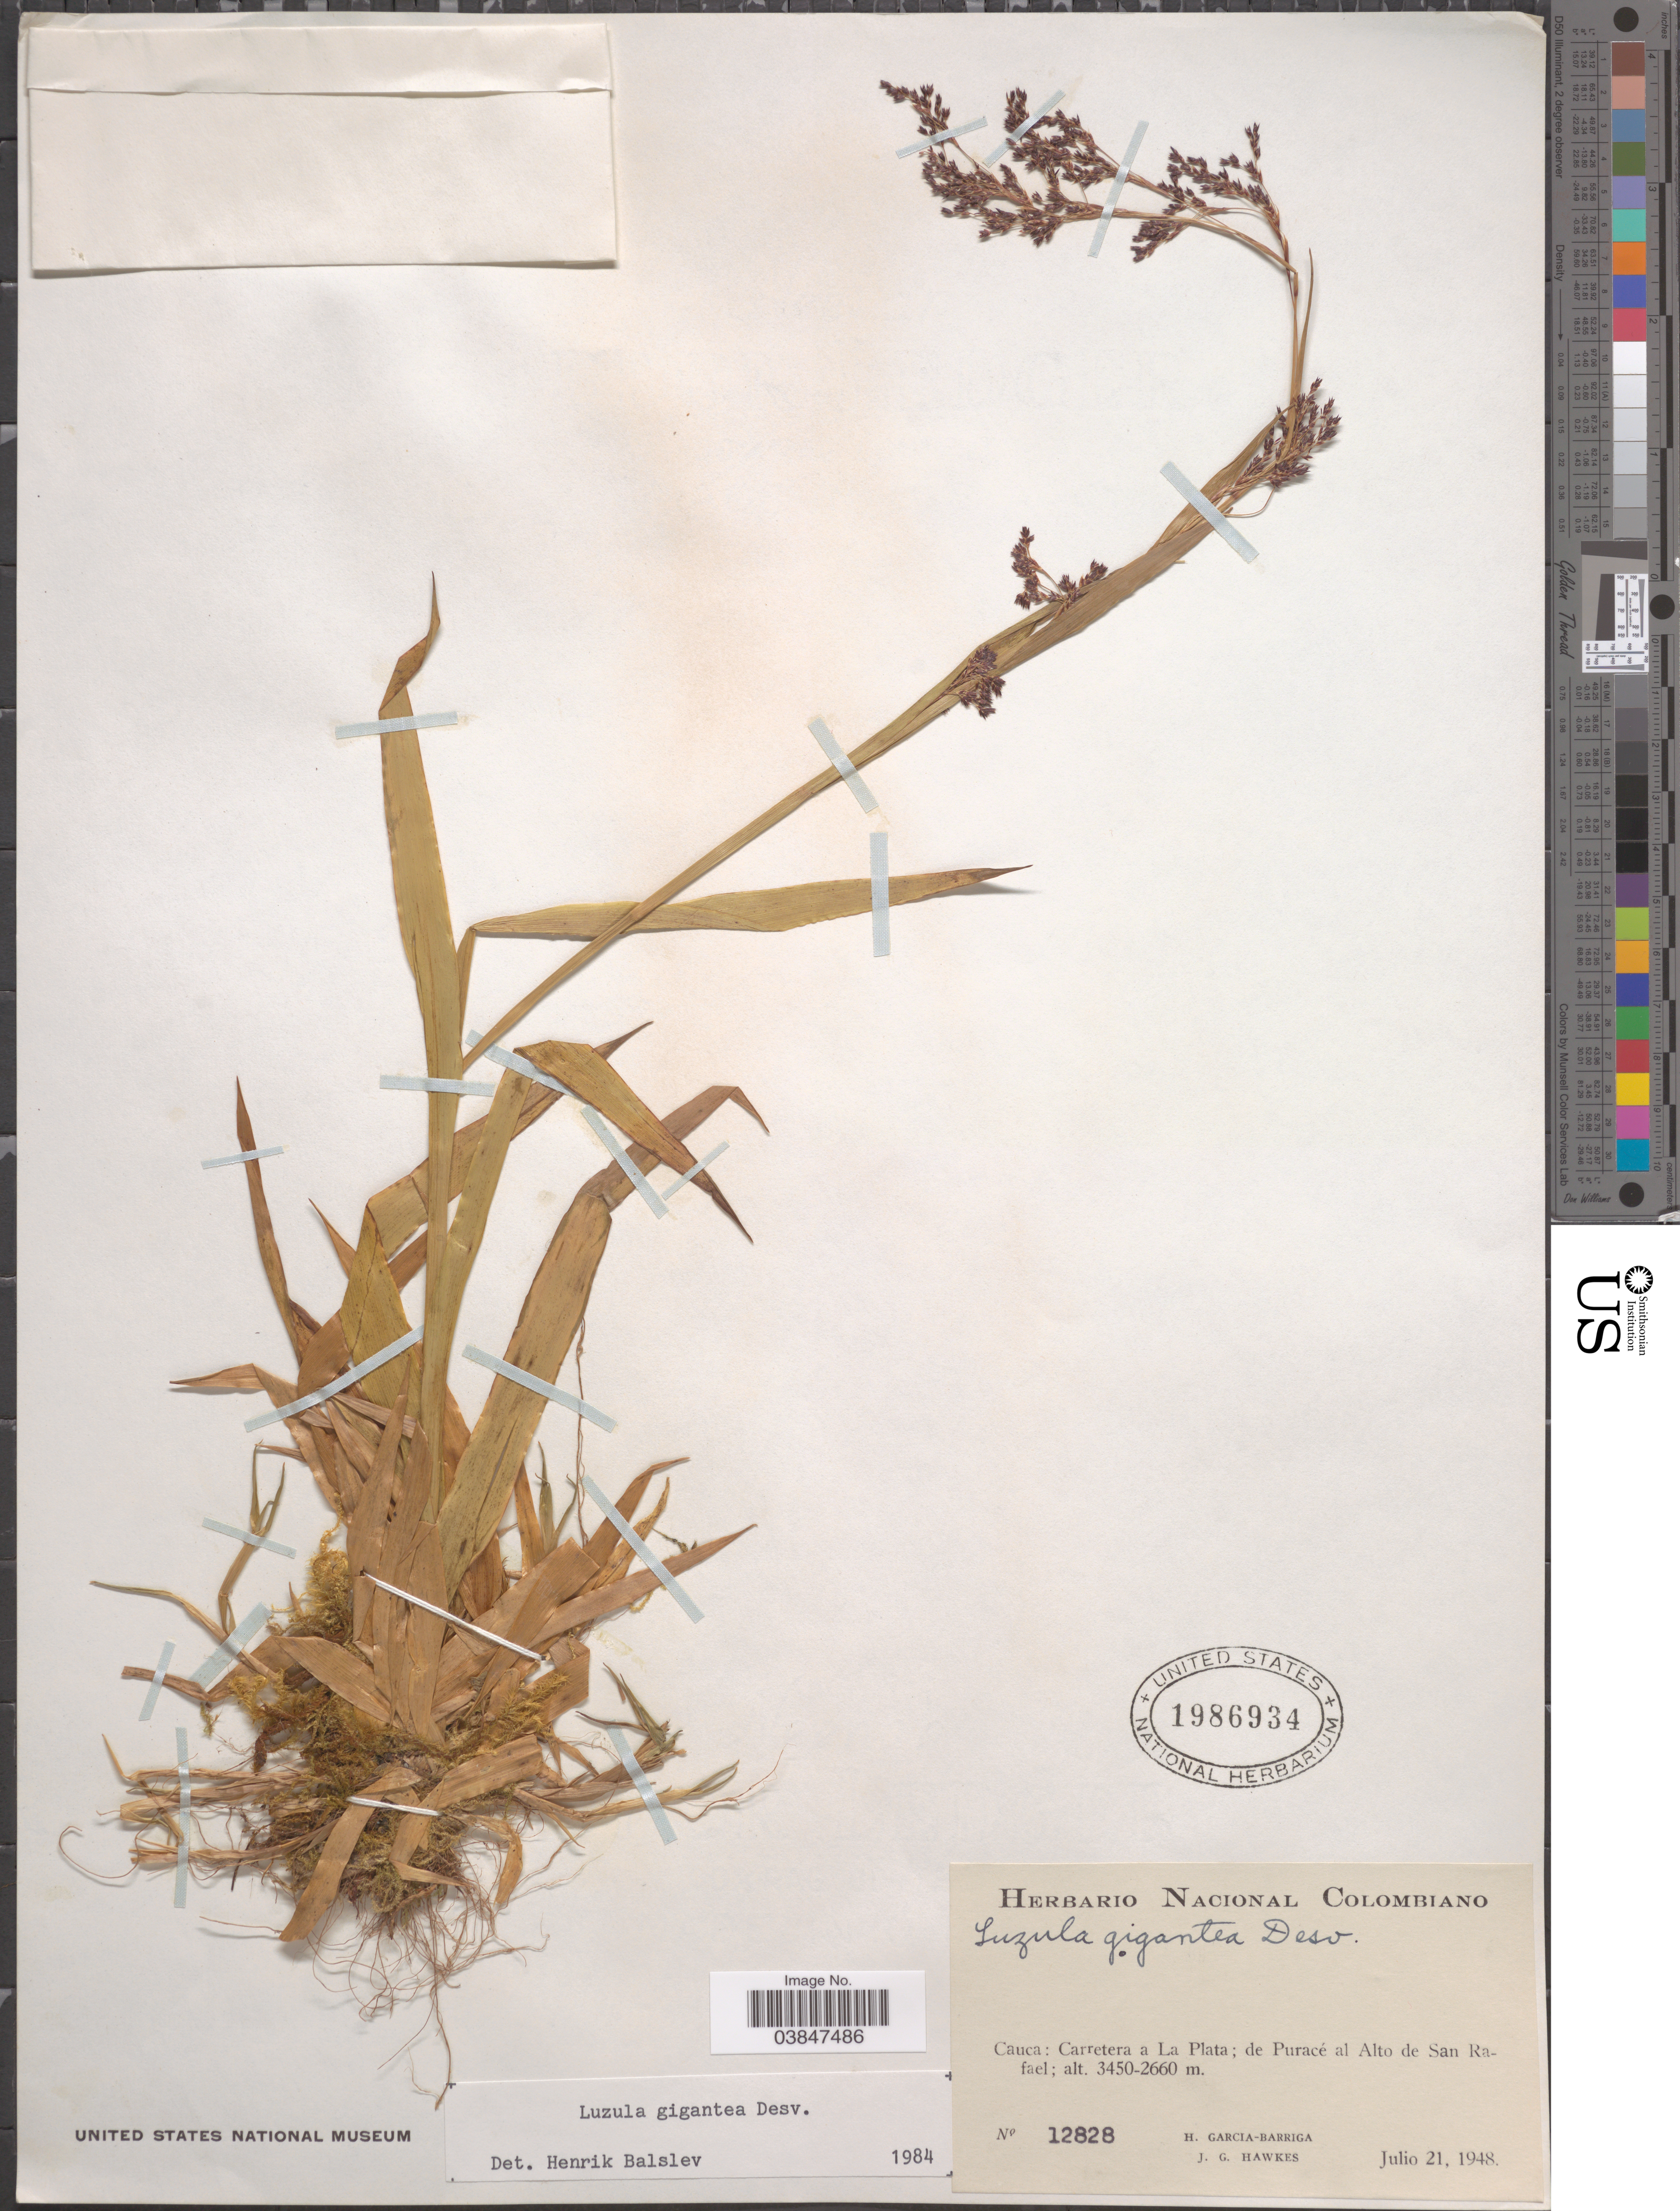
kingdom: Plantae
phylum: Tracheophyta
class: Liliopsida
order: Poales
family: Juncaceae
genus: Luzula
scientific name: Luzula gigantea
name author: Desv.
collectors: H. García Barriga & J. Hawkes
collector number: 12828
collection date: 1948-07-21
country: Colombia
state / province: Cauca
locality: Carretera a La Plata; de Puracé al Alto de San Rafael.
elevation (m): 2660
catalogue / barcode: US 1986934